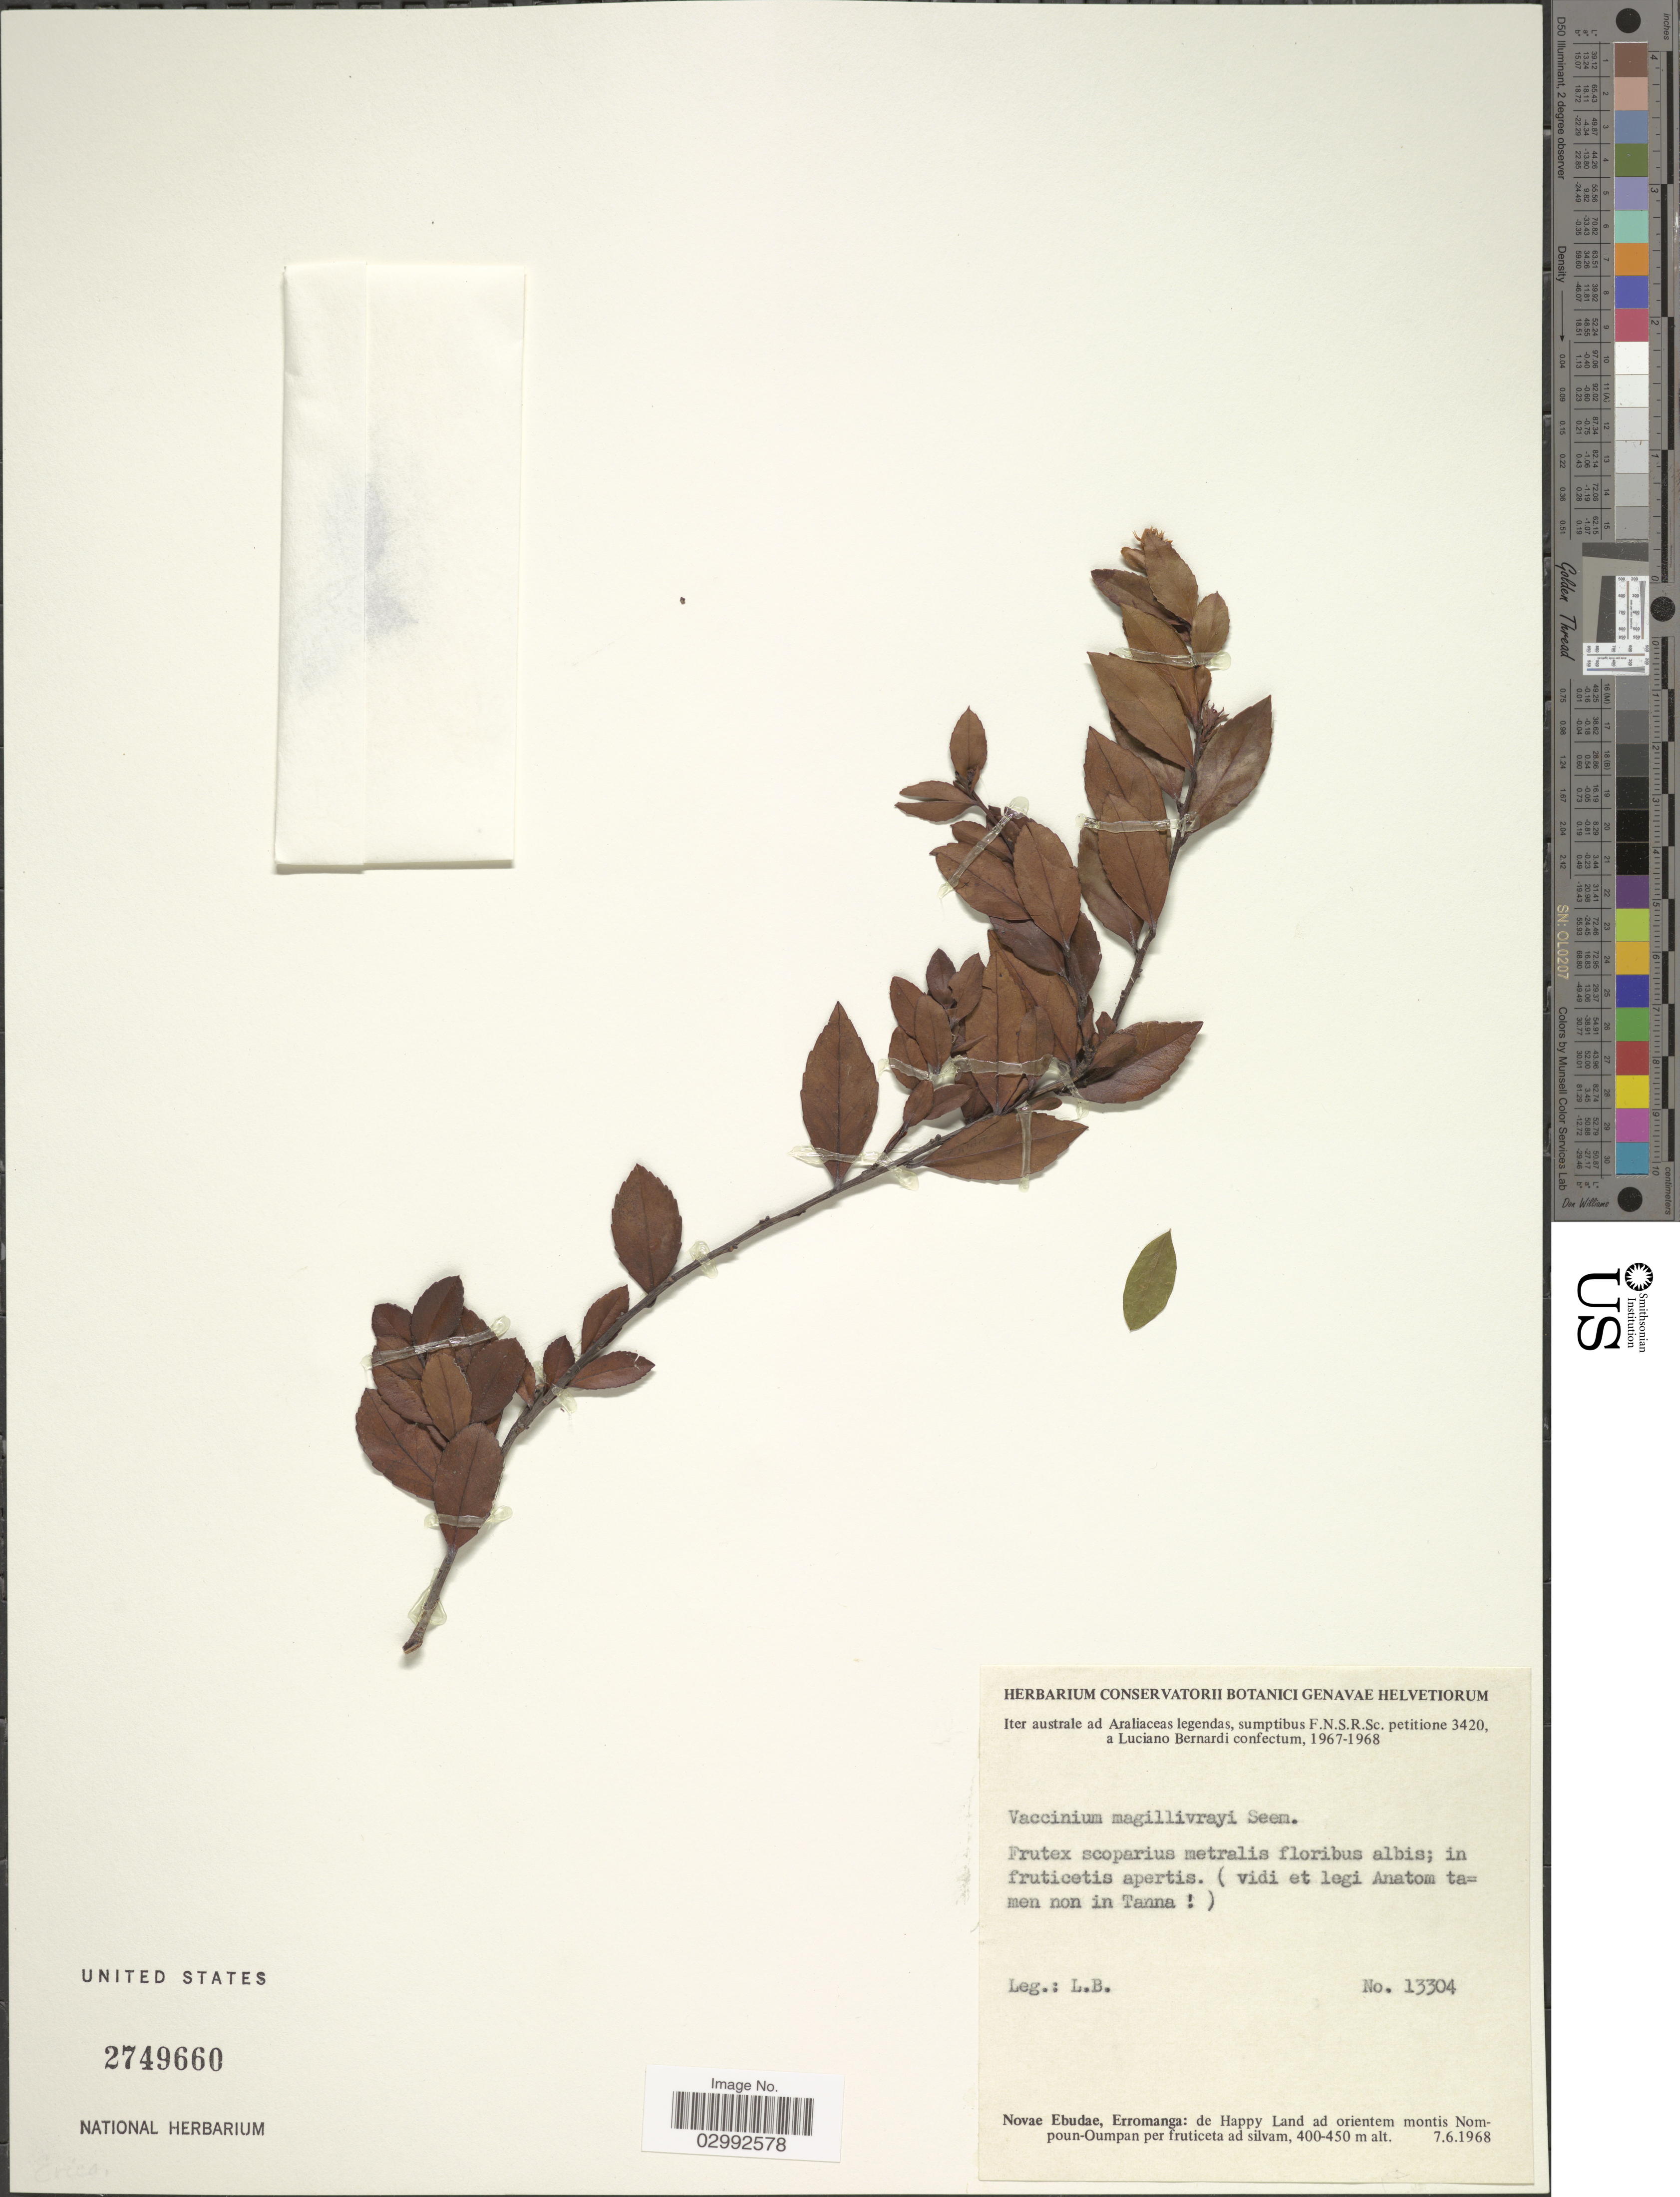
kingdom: Plantae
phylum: Tracheophyta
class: Magnoliopsida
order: Ericales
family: Ericaceae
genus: Vaccinium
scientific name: Vaccinium macgillivrayi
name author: Seem.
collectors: L. Bernardi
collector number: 13304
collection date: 1967/1968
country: Vanuatu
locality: Navae Ebudae, Erromango: de Happy Land ad orientem montis Nompoun-Oumpan per fruticeta ad silvam.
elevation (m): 400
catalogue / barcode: US 2749660